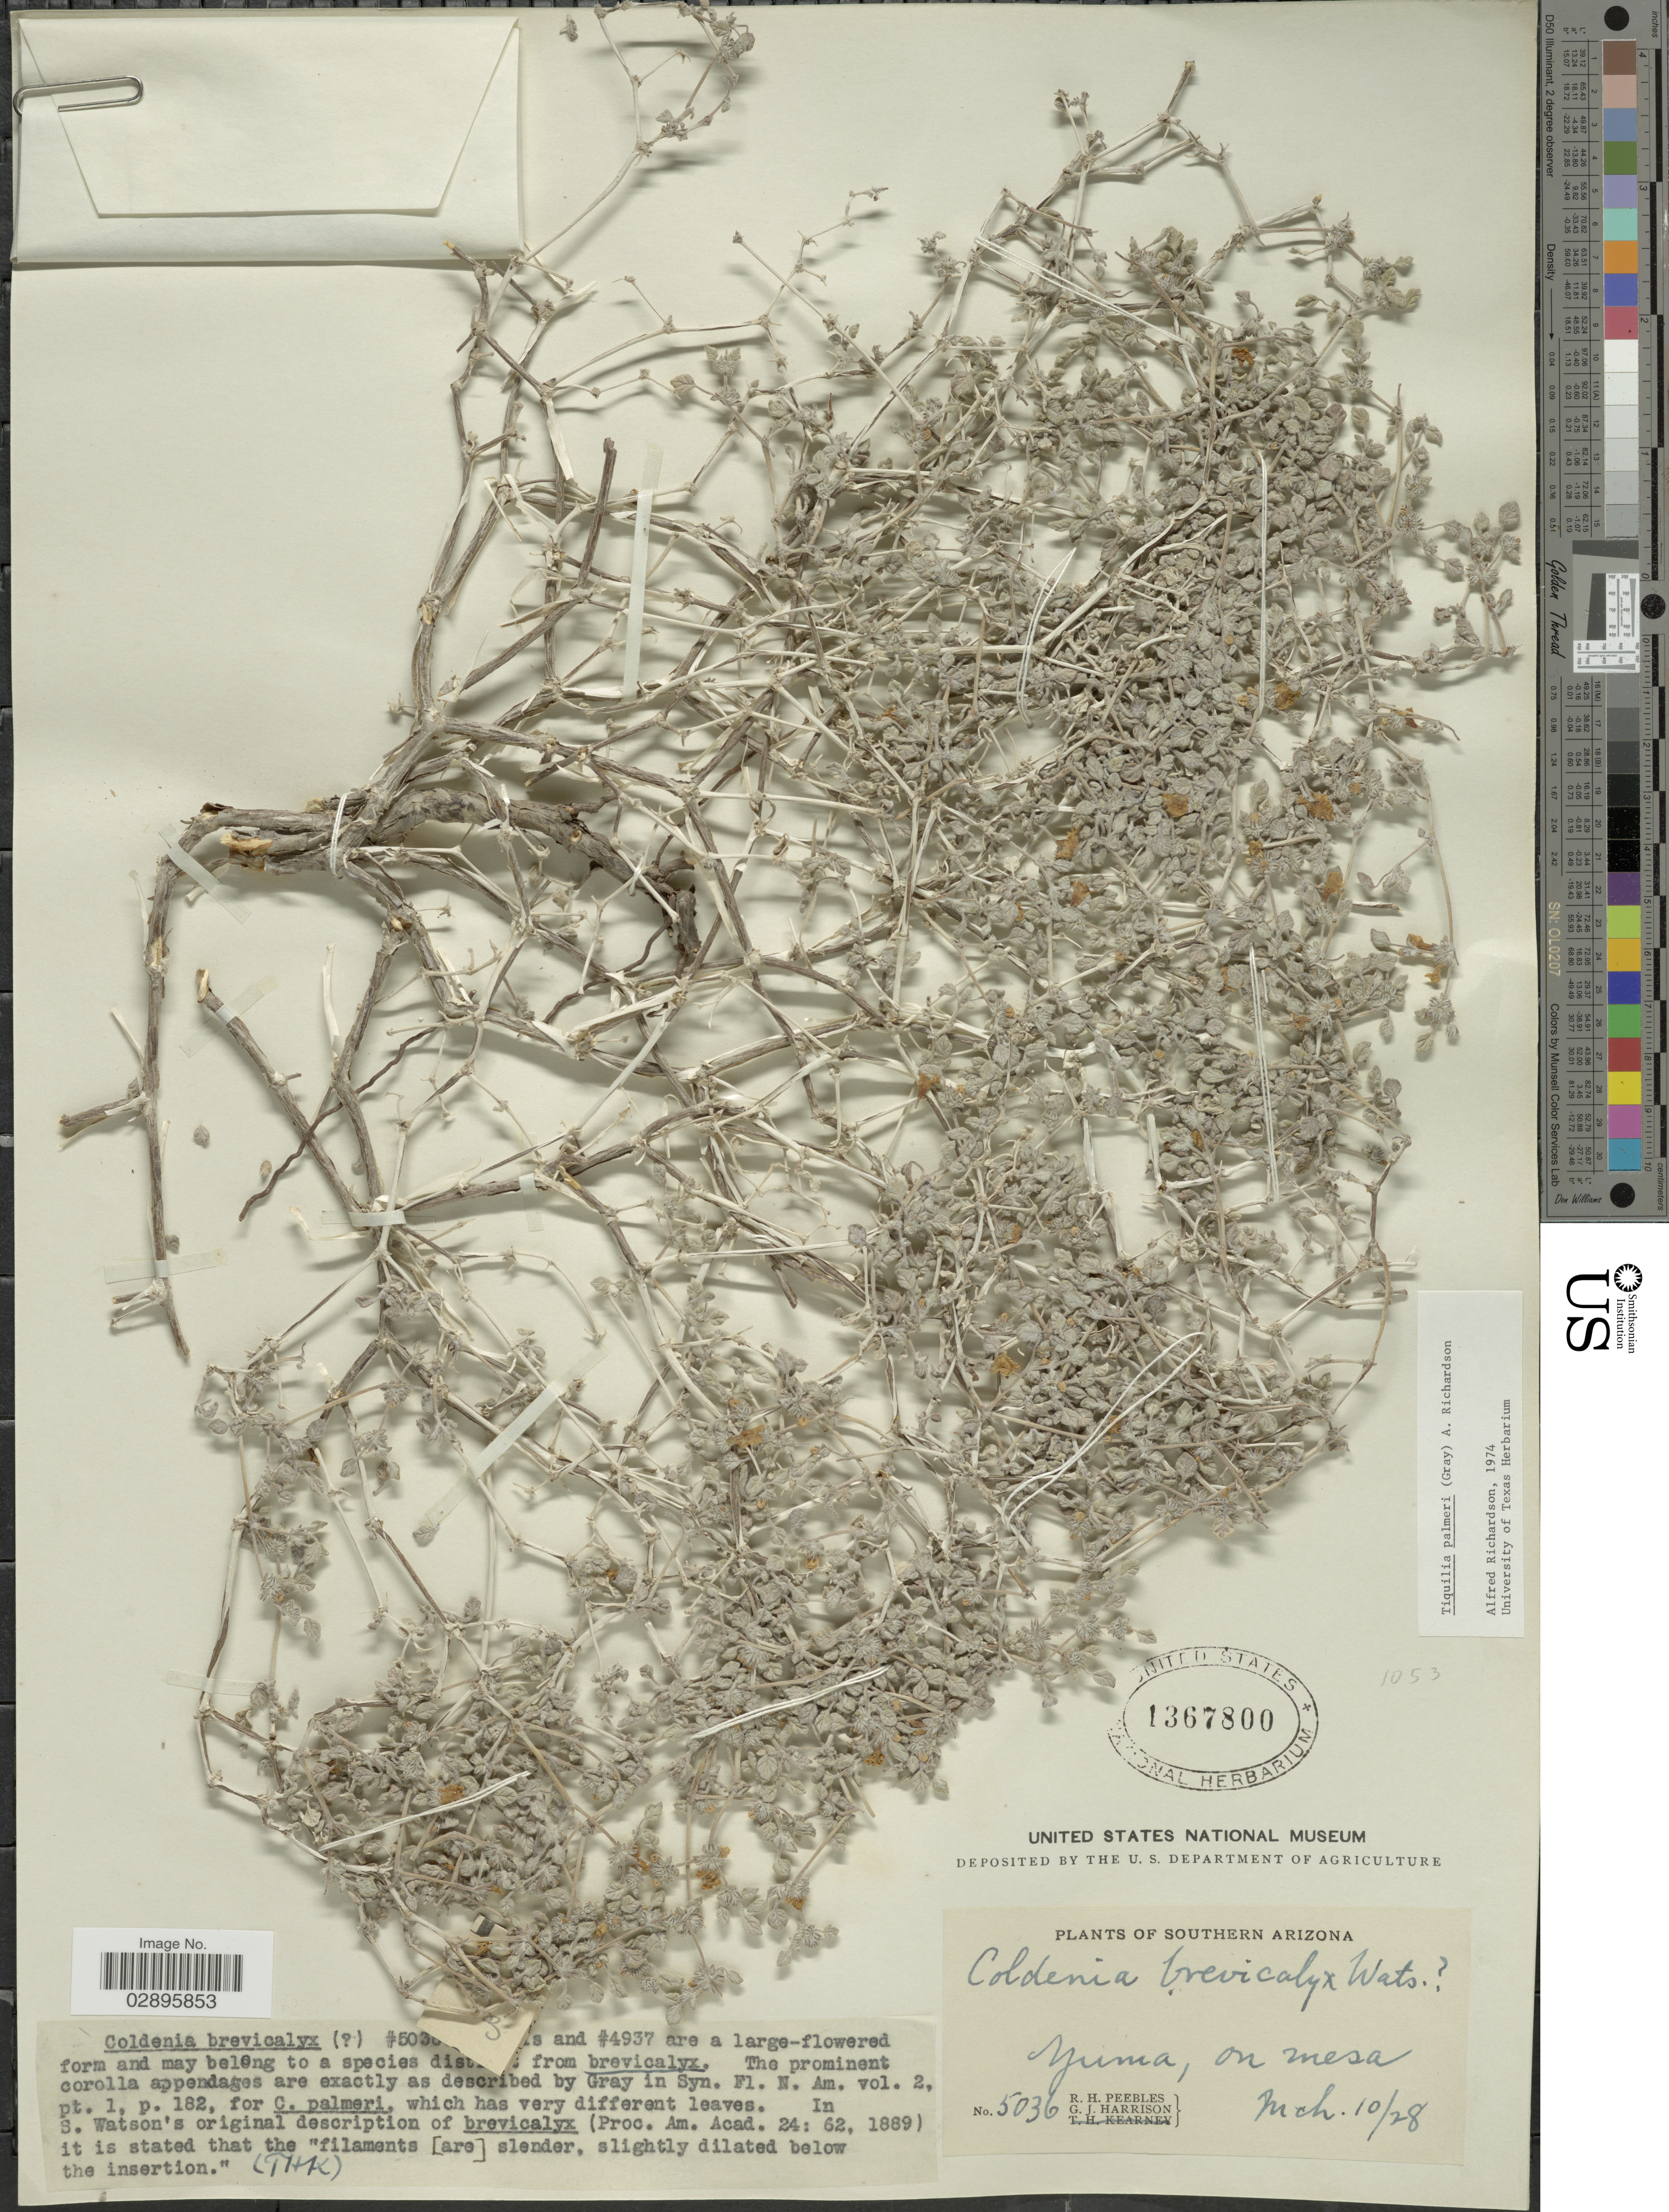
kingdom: Plantae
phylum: Tracheophyta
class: Magnoliopsida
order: Boraginales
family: Ehretiaceae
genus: Tiquilia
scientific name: Tiquilia palmeri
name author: (A. Gray) A.T. Richardson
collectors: R. H. Peebles & G. J. Harrison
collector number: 5036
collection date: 1928-03-10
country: United States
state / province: Arizona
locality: Southern Arizona, Yuma, on mesa.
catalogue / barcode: US 1367800